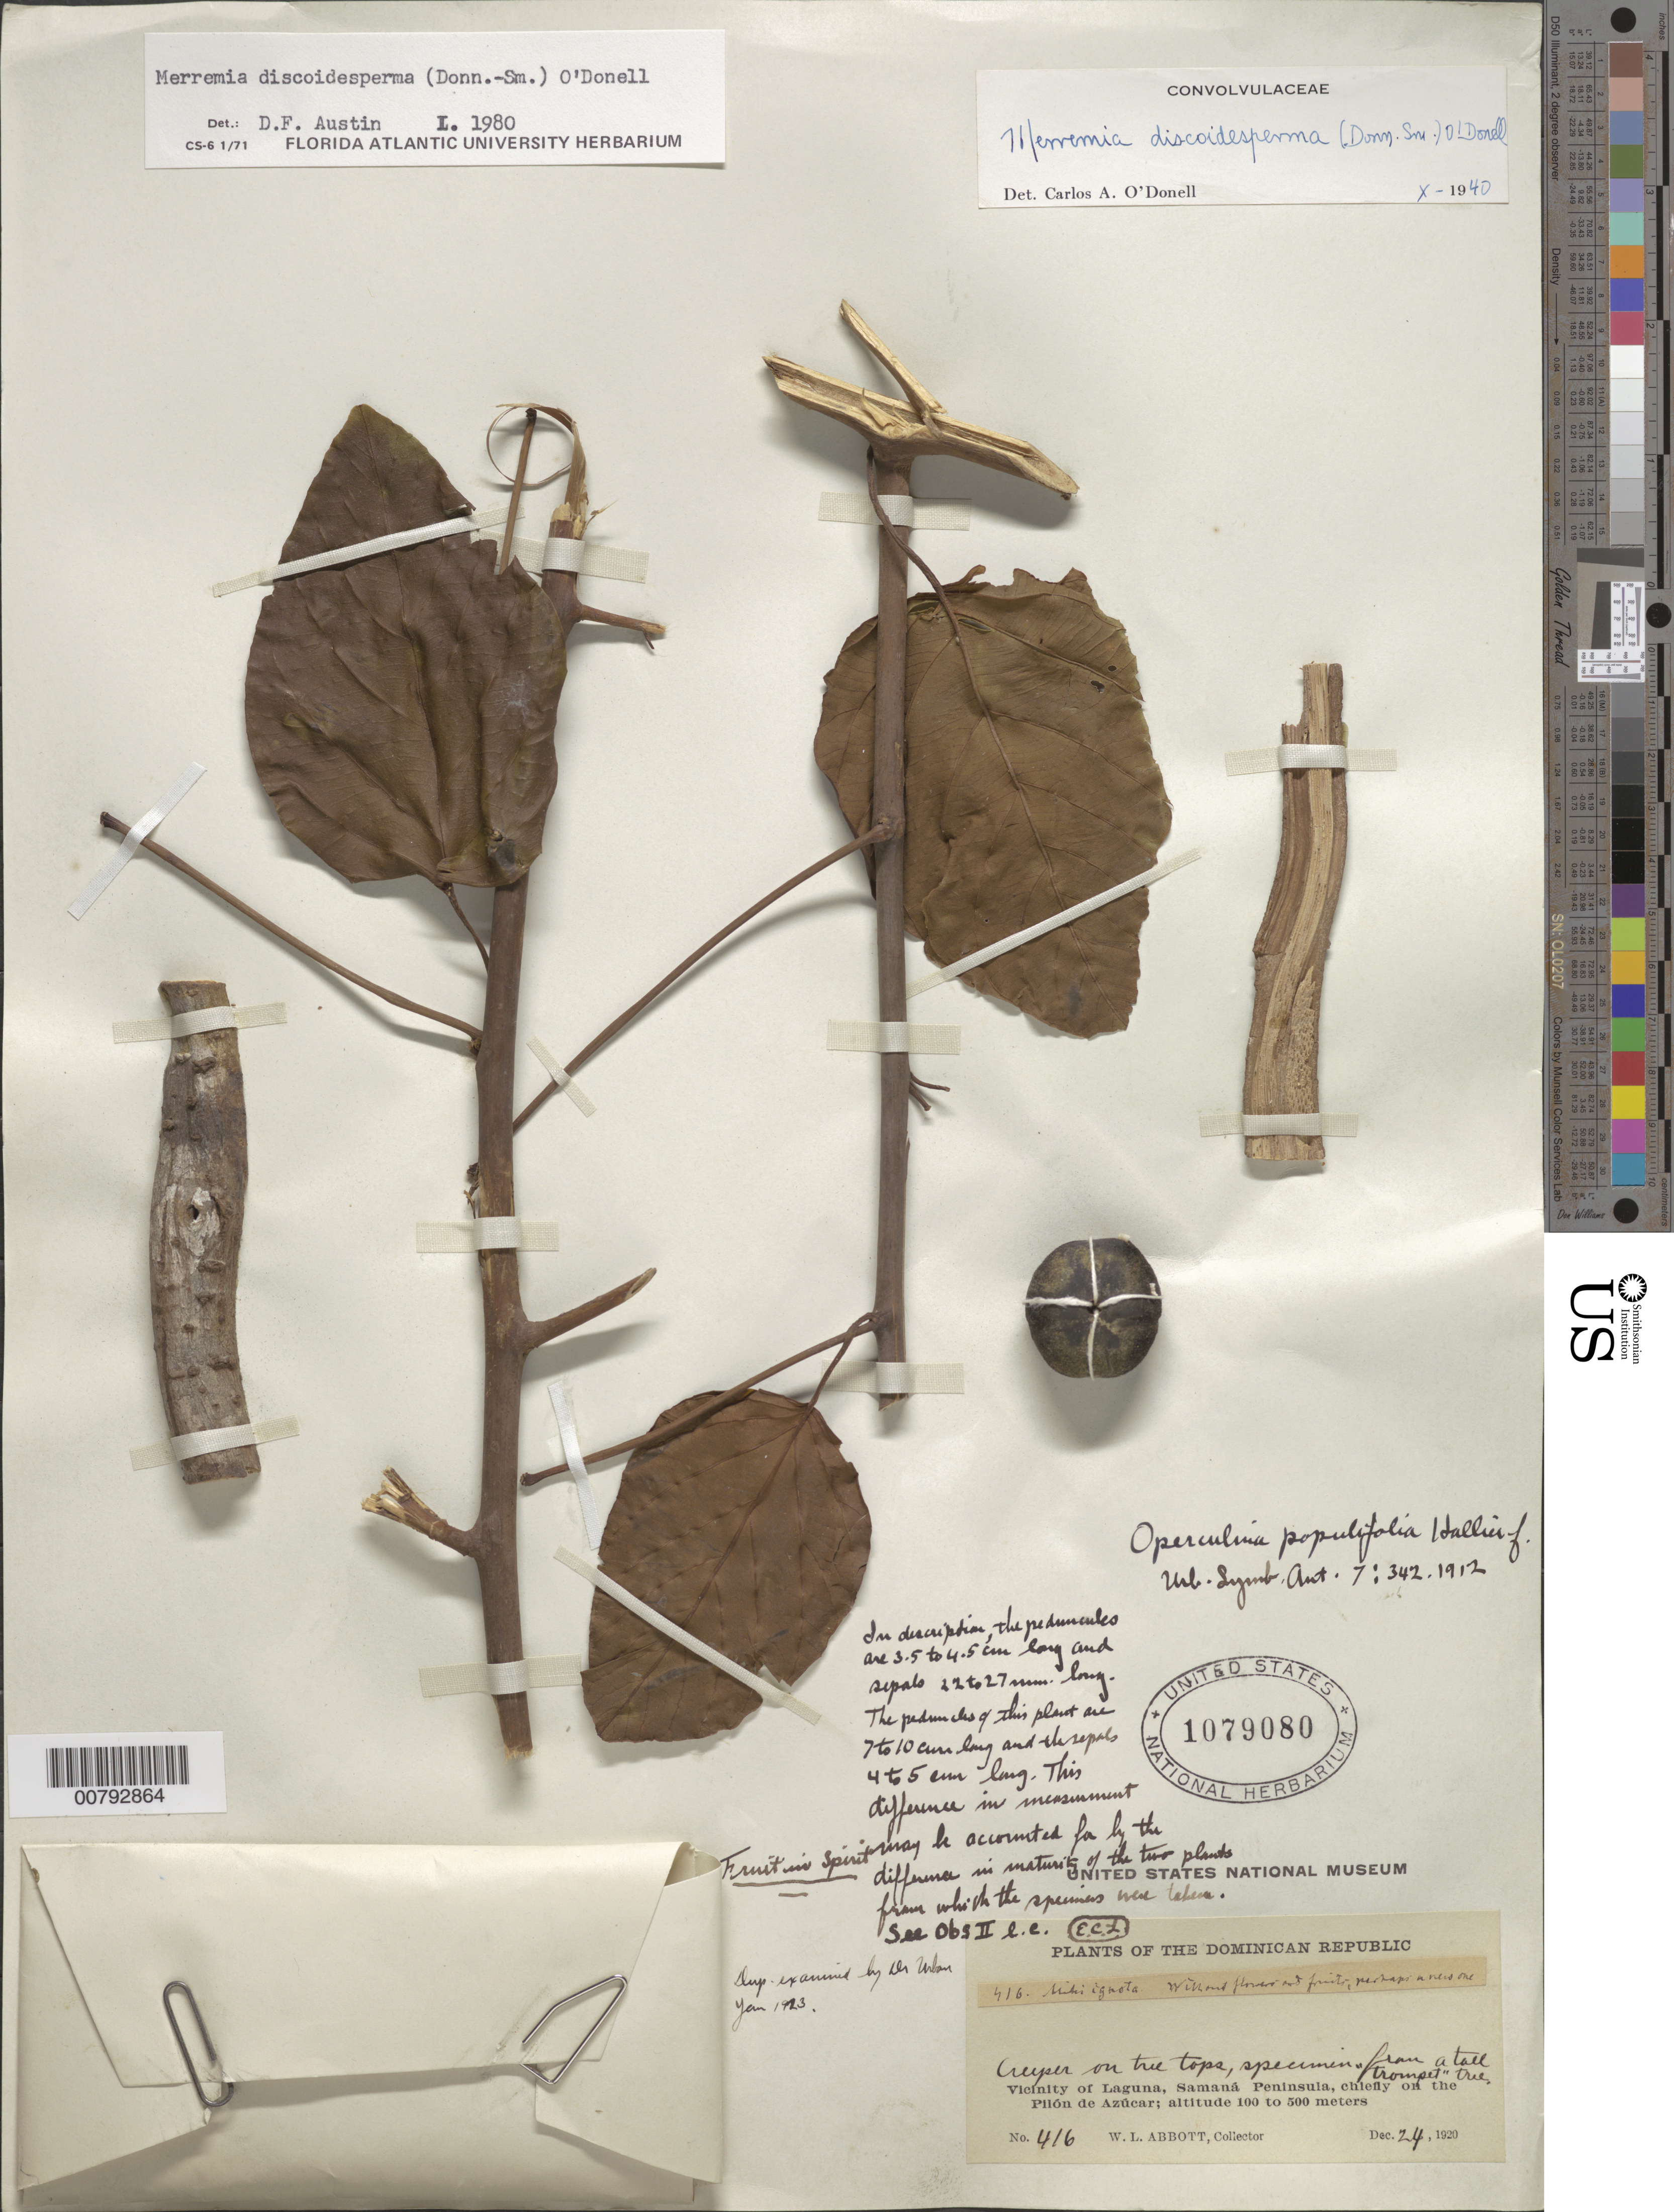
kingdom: Plantae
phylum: Tracheophyta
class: Magnoliopsida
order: Solanales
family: Convolvulaceae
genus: Distimake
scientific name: Distimake discoidesperma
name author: (Donn. Sm.) A. R. Simões & Sim.-Bianch.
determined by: Strong, Mark T., (BOT), Smithsonian Institution - National Museum of Natural History (UNITED STATES)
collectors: W. L. Abbott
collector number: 416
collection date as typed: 24 Dec 1920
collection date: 1920-12-24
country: Dominican Republic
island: Hispaniola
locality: Samaná Peninsula, vicinity of Laguna, chiefly on the Pilón de Azúcar.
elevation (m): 100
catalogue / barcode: US 1079080